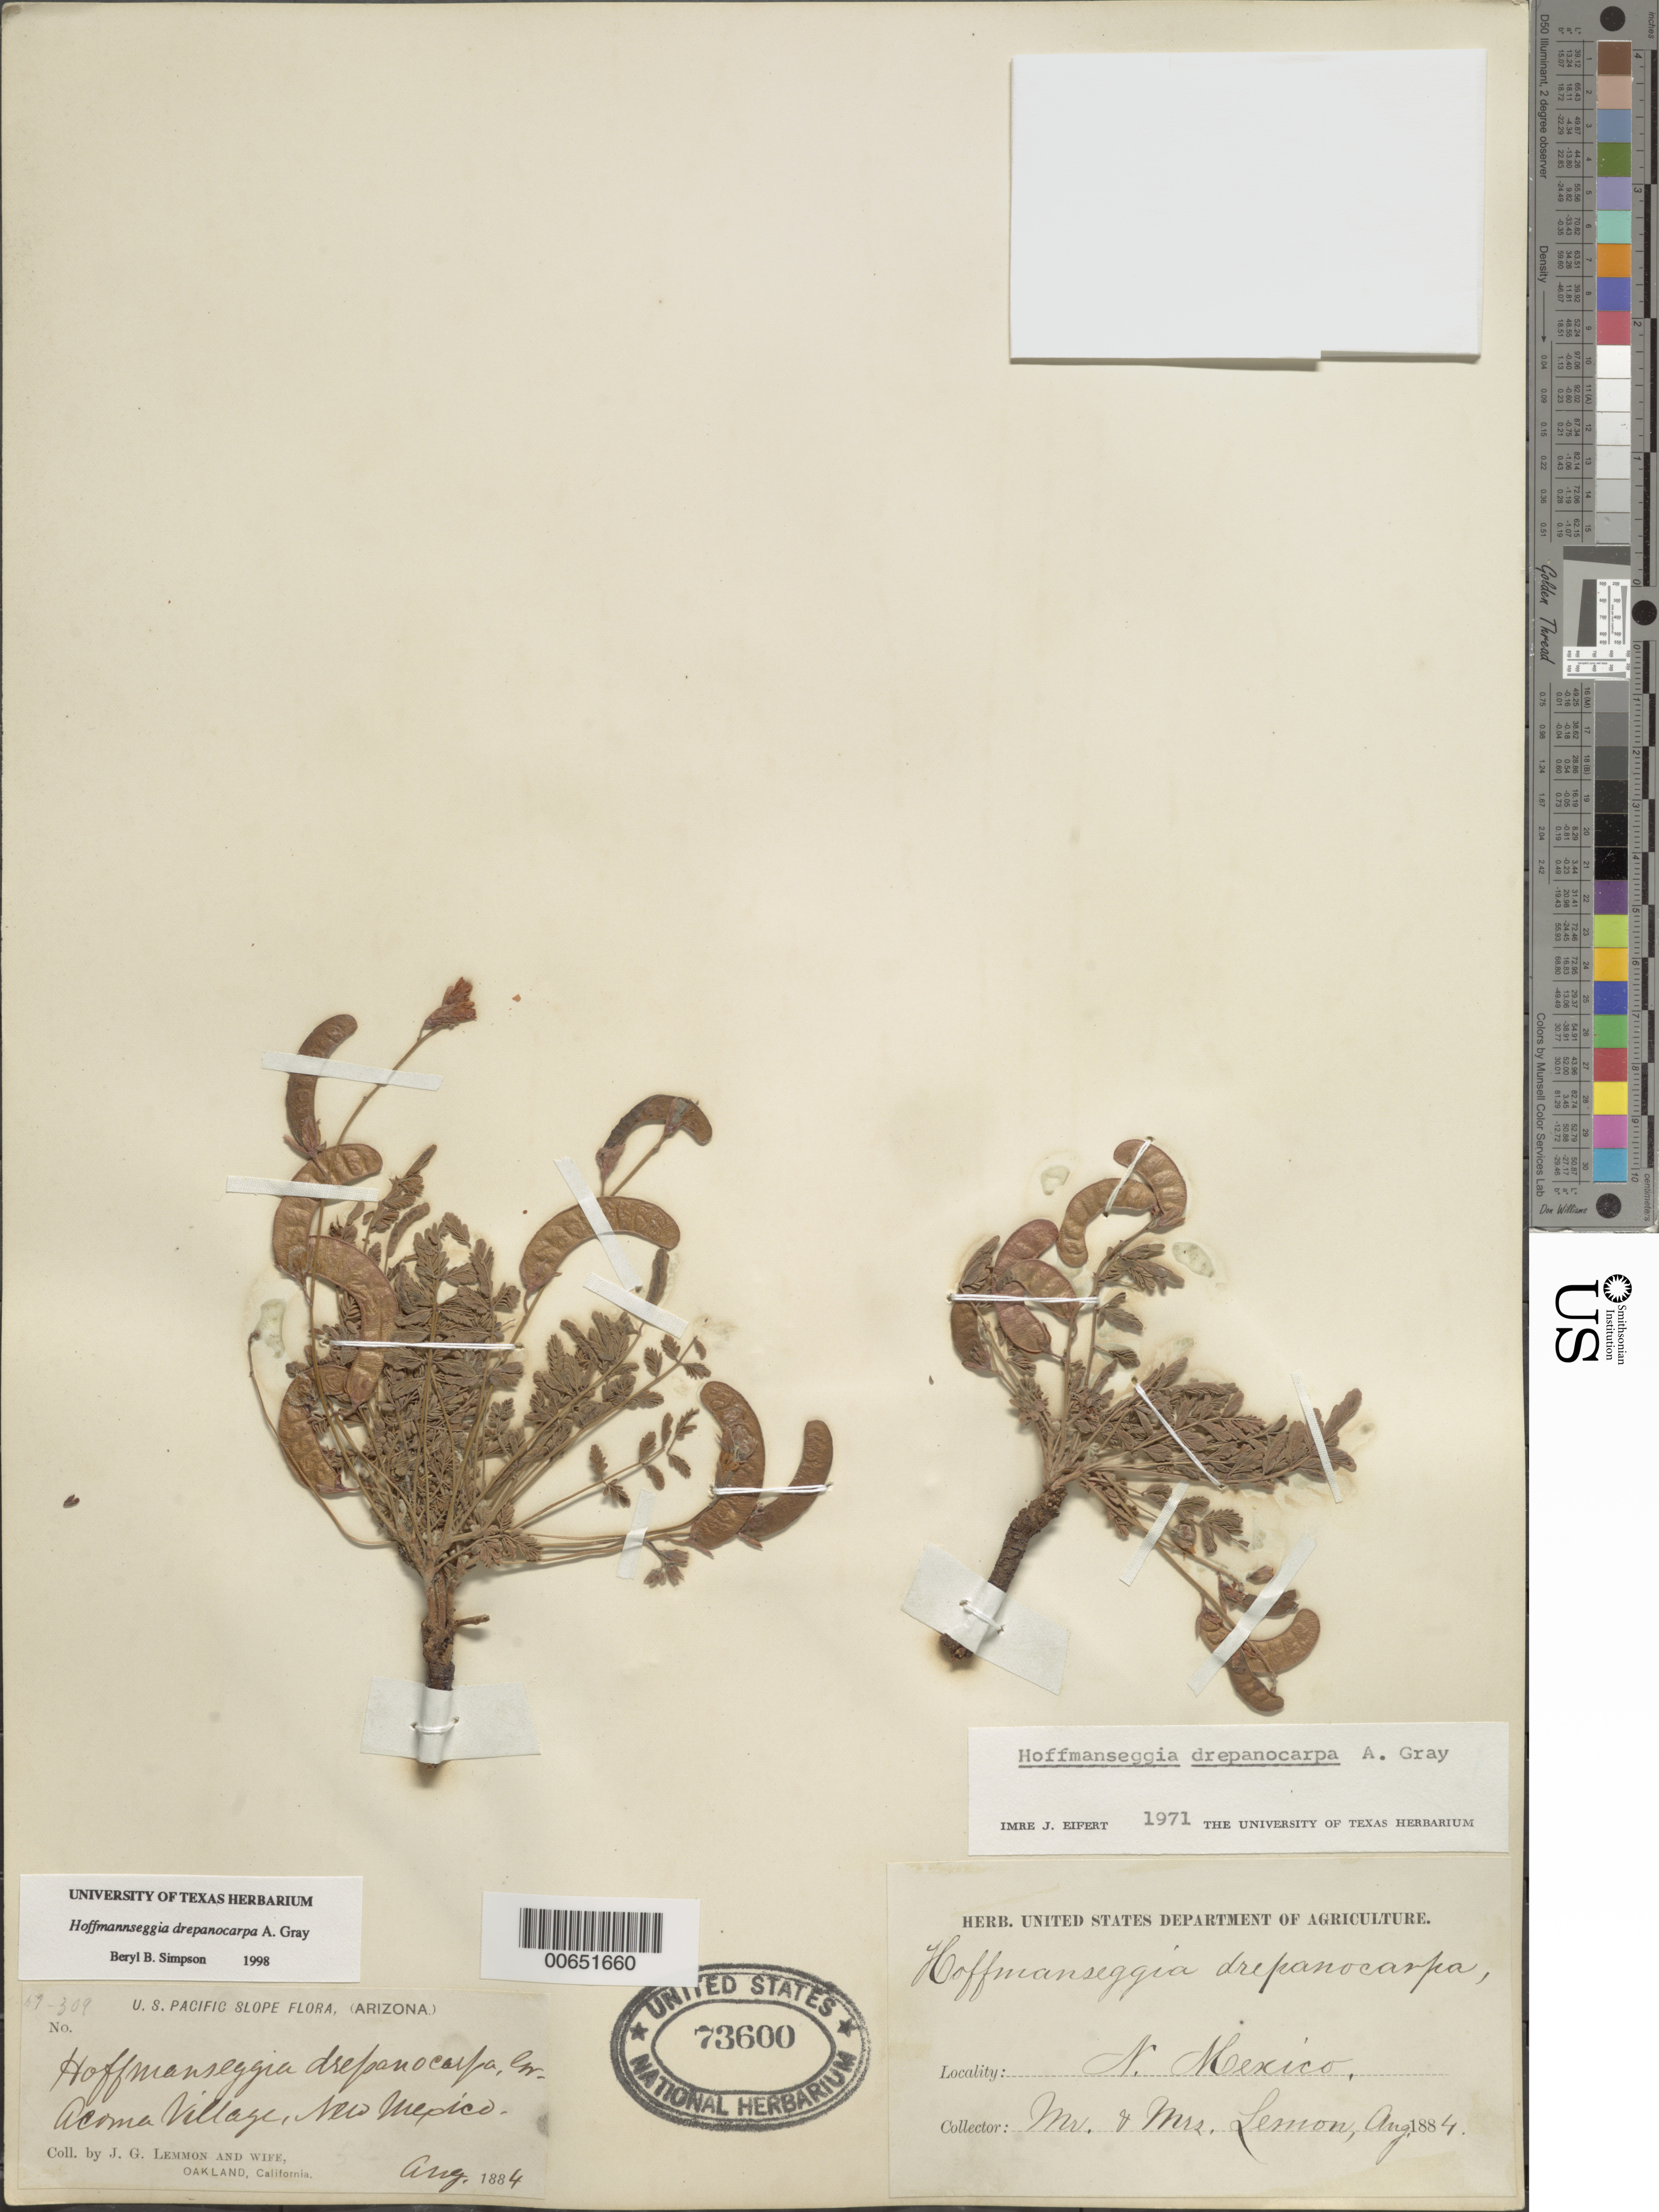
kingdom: Plantae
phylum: Tracheophyta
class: Magnoliopsida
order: Fabales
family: Fabaceae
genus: Hoffmannseggia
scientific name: Hoffmannseggia drepanocarpa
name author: A. Gray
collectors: J. G. Lemmon & J. Lemmon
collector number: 309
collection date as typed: Aug 1884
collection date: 1884-08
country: United States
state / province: New Mexico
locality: Acoma Village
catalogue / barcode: US 73600